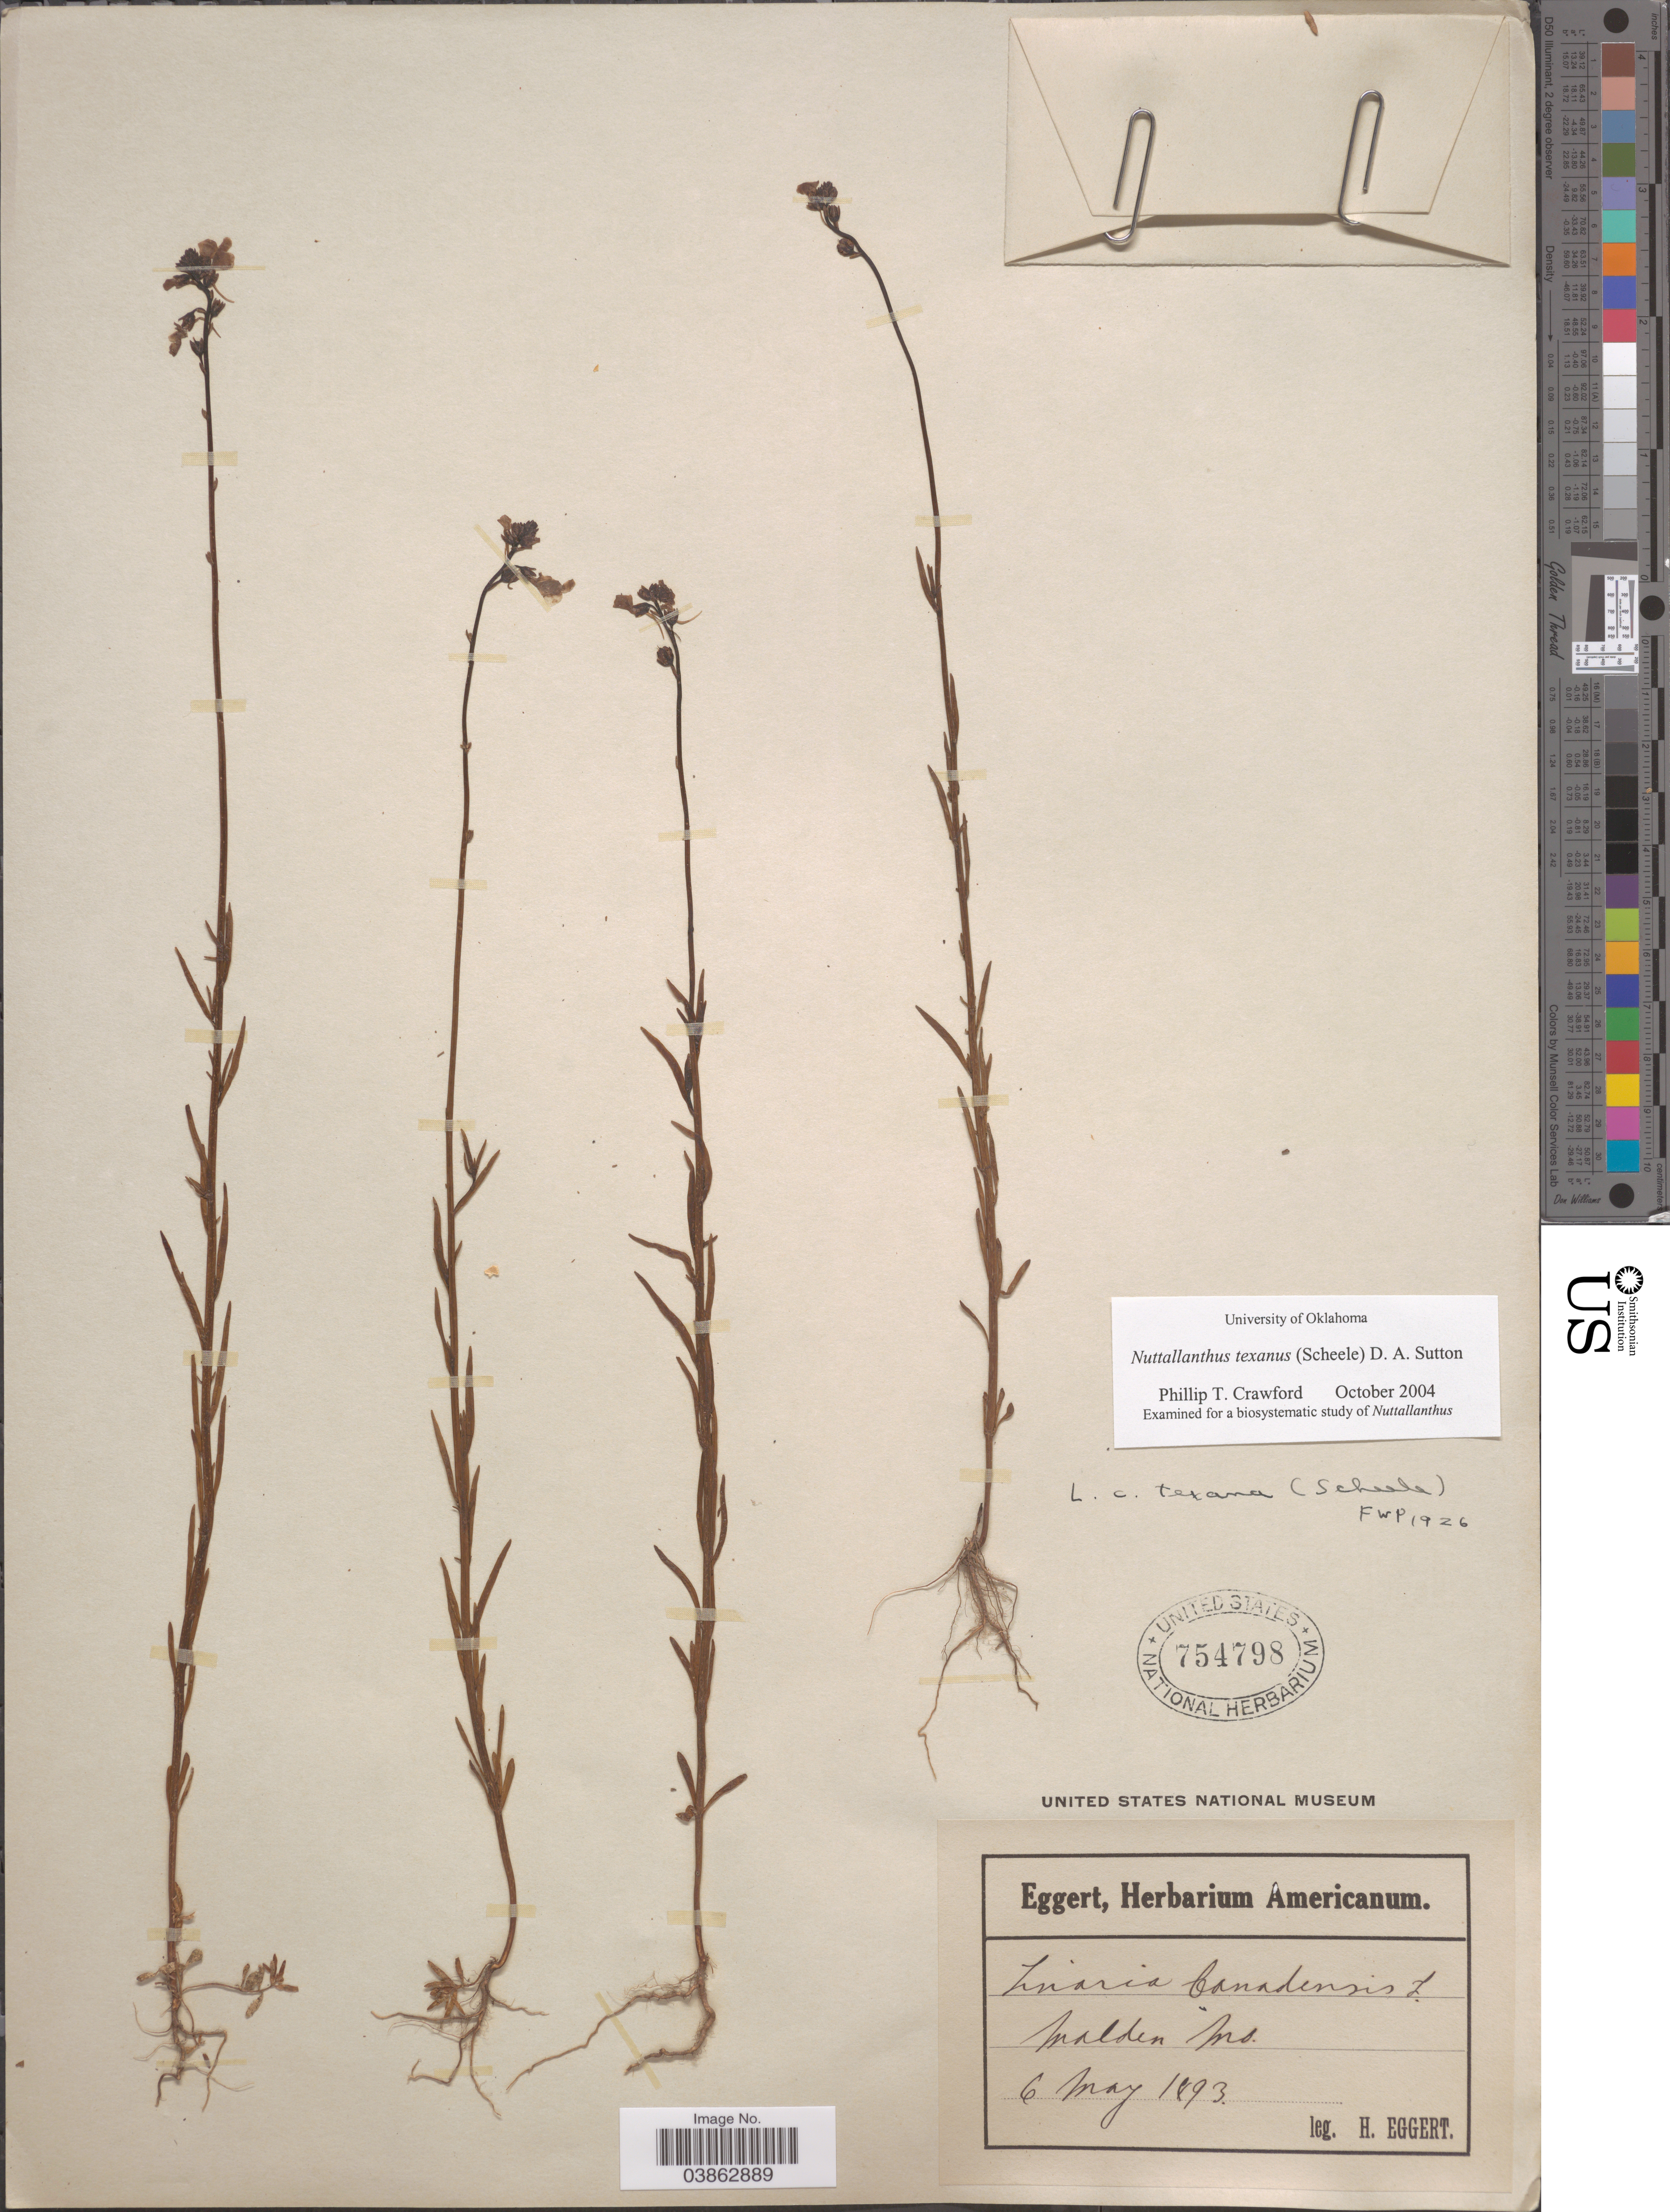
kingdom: Plantae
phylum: Tracheophyta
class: Magnoliopsida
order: Lamiales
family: Plantaginaceae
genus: Linaria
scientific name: Linaria texana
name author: Scheele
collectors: H. Eggert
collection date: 1893-05-06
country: United States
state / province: Missouri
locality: Malden Mo.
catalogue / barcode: US 754798